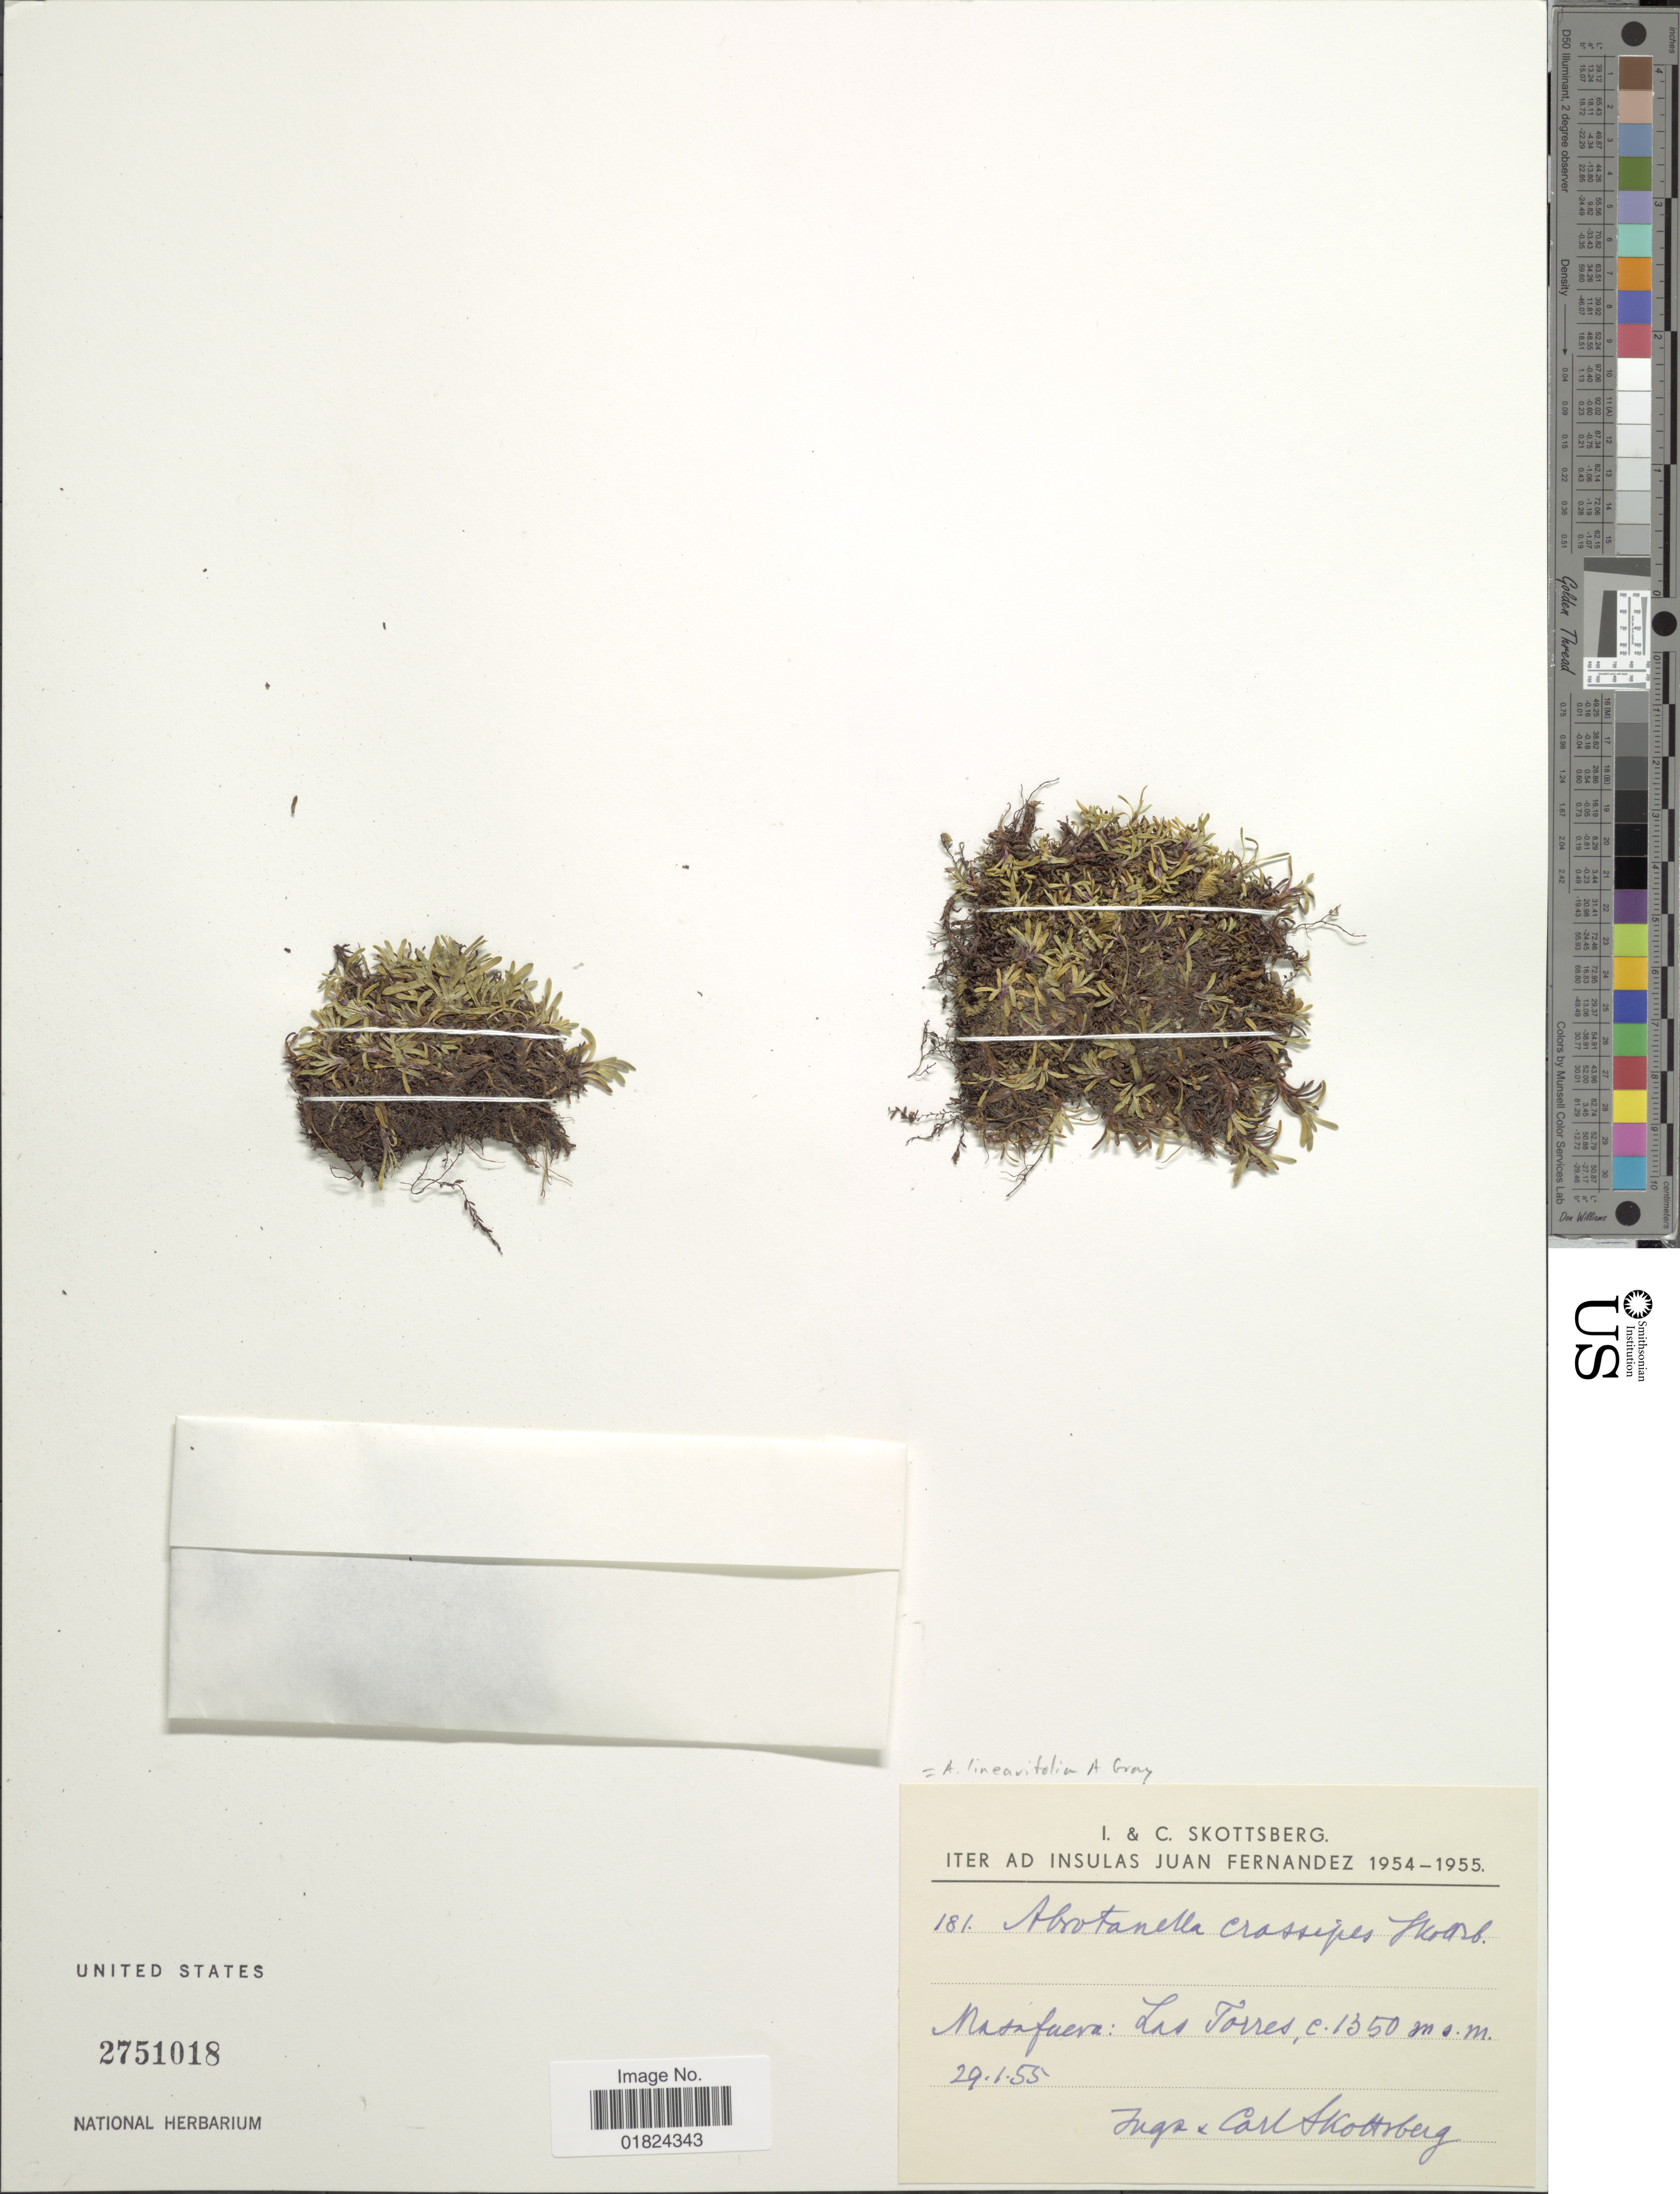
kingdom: Plantae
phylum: Tracheophyta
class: Magnoliopsida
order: Asterales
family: Asteraceae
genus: Abrotanella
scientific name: Abrotanella linearifolia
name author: A. Gray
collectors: I. Skottsberg & C. Skottsberg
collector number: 181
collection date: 1955-01-29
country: Chile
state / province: Valparaíso (V)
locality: Iter ad Insulas Juan Fernandez, Masafuera: Las Torres.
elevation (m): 1350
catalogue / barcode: US 2751018